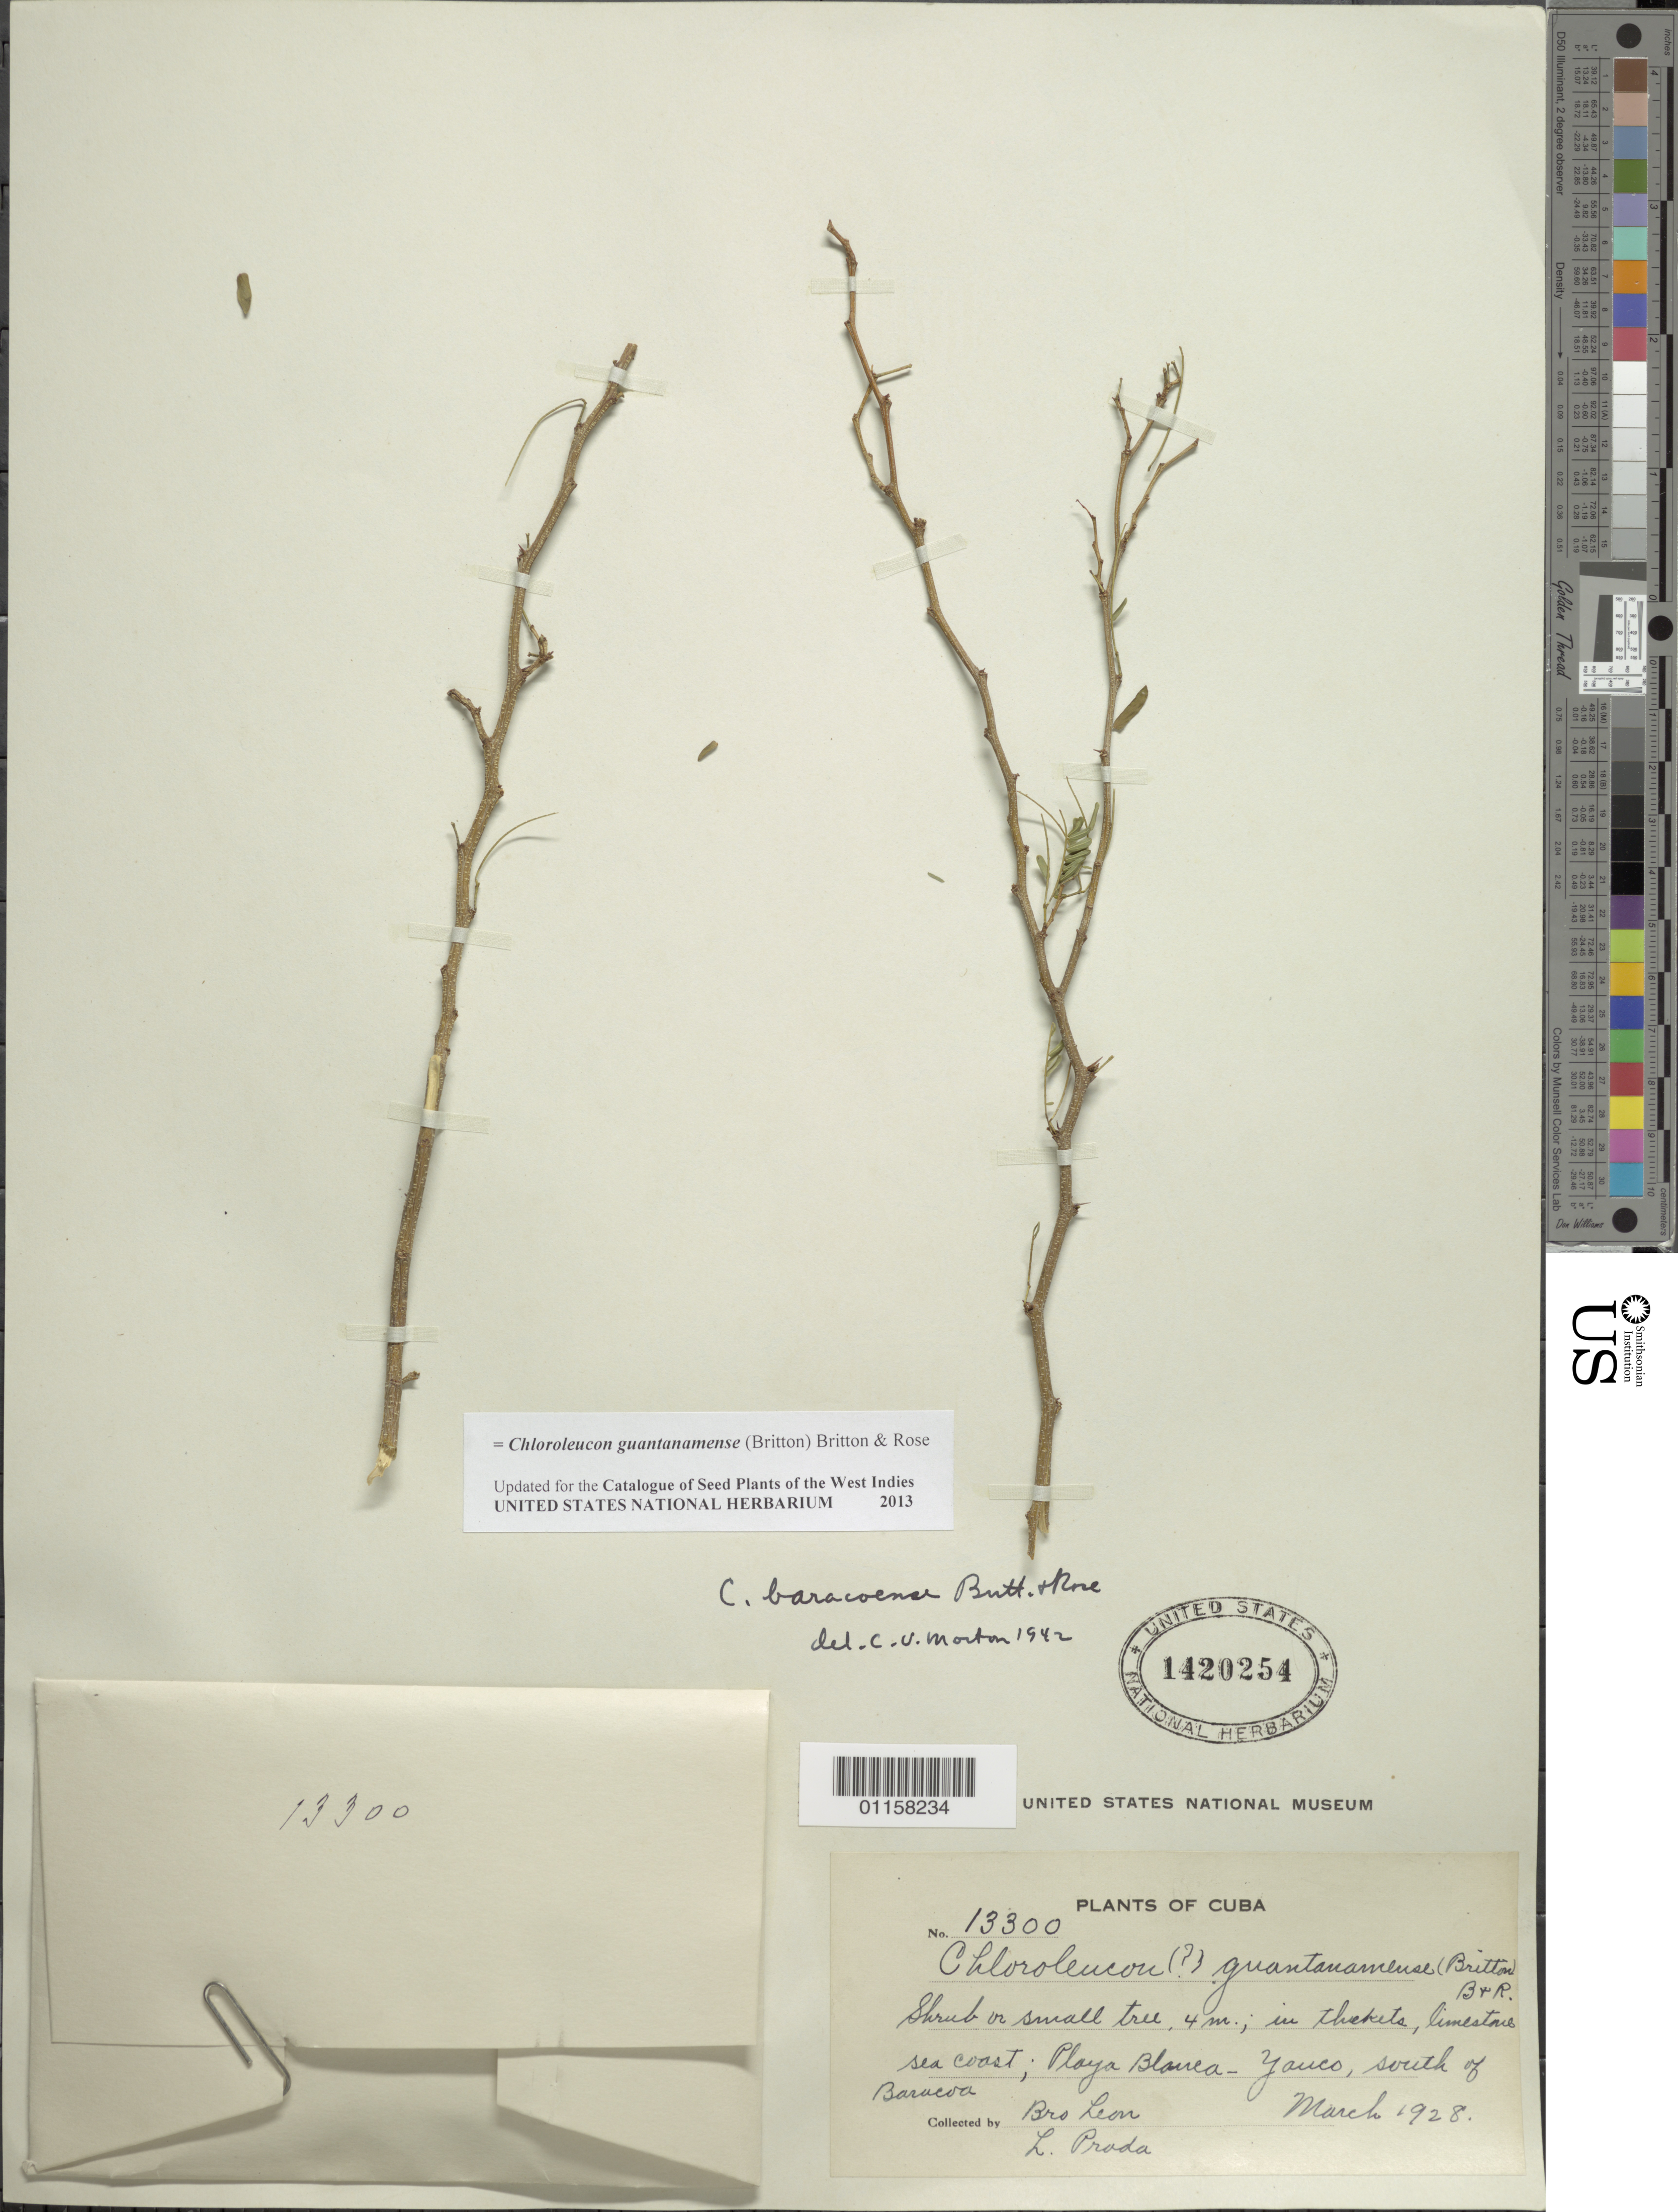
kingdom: Plantae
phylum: Tracheophyta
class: Magnoliopsida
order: Fabales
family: Fabaceae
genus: Chloroleucon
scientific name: Chloroleucon guantanamense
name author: (Britton) Britton & Rose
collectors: Bro. León & L. Prada Lores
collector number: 13300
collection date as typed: Mar 1928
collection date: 1928-03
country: Cuba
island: Cuba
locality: Playa Blanca - Yauco, S of Barucoa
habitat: In thickets. Limestone sea coast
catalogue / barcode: US 1420254